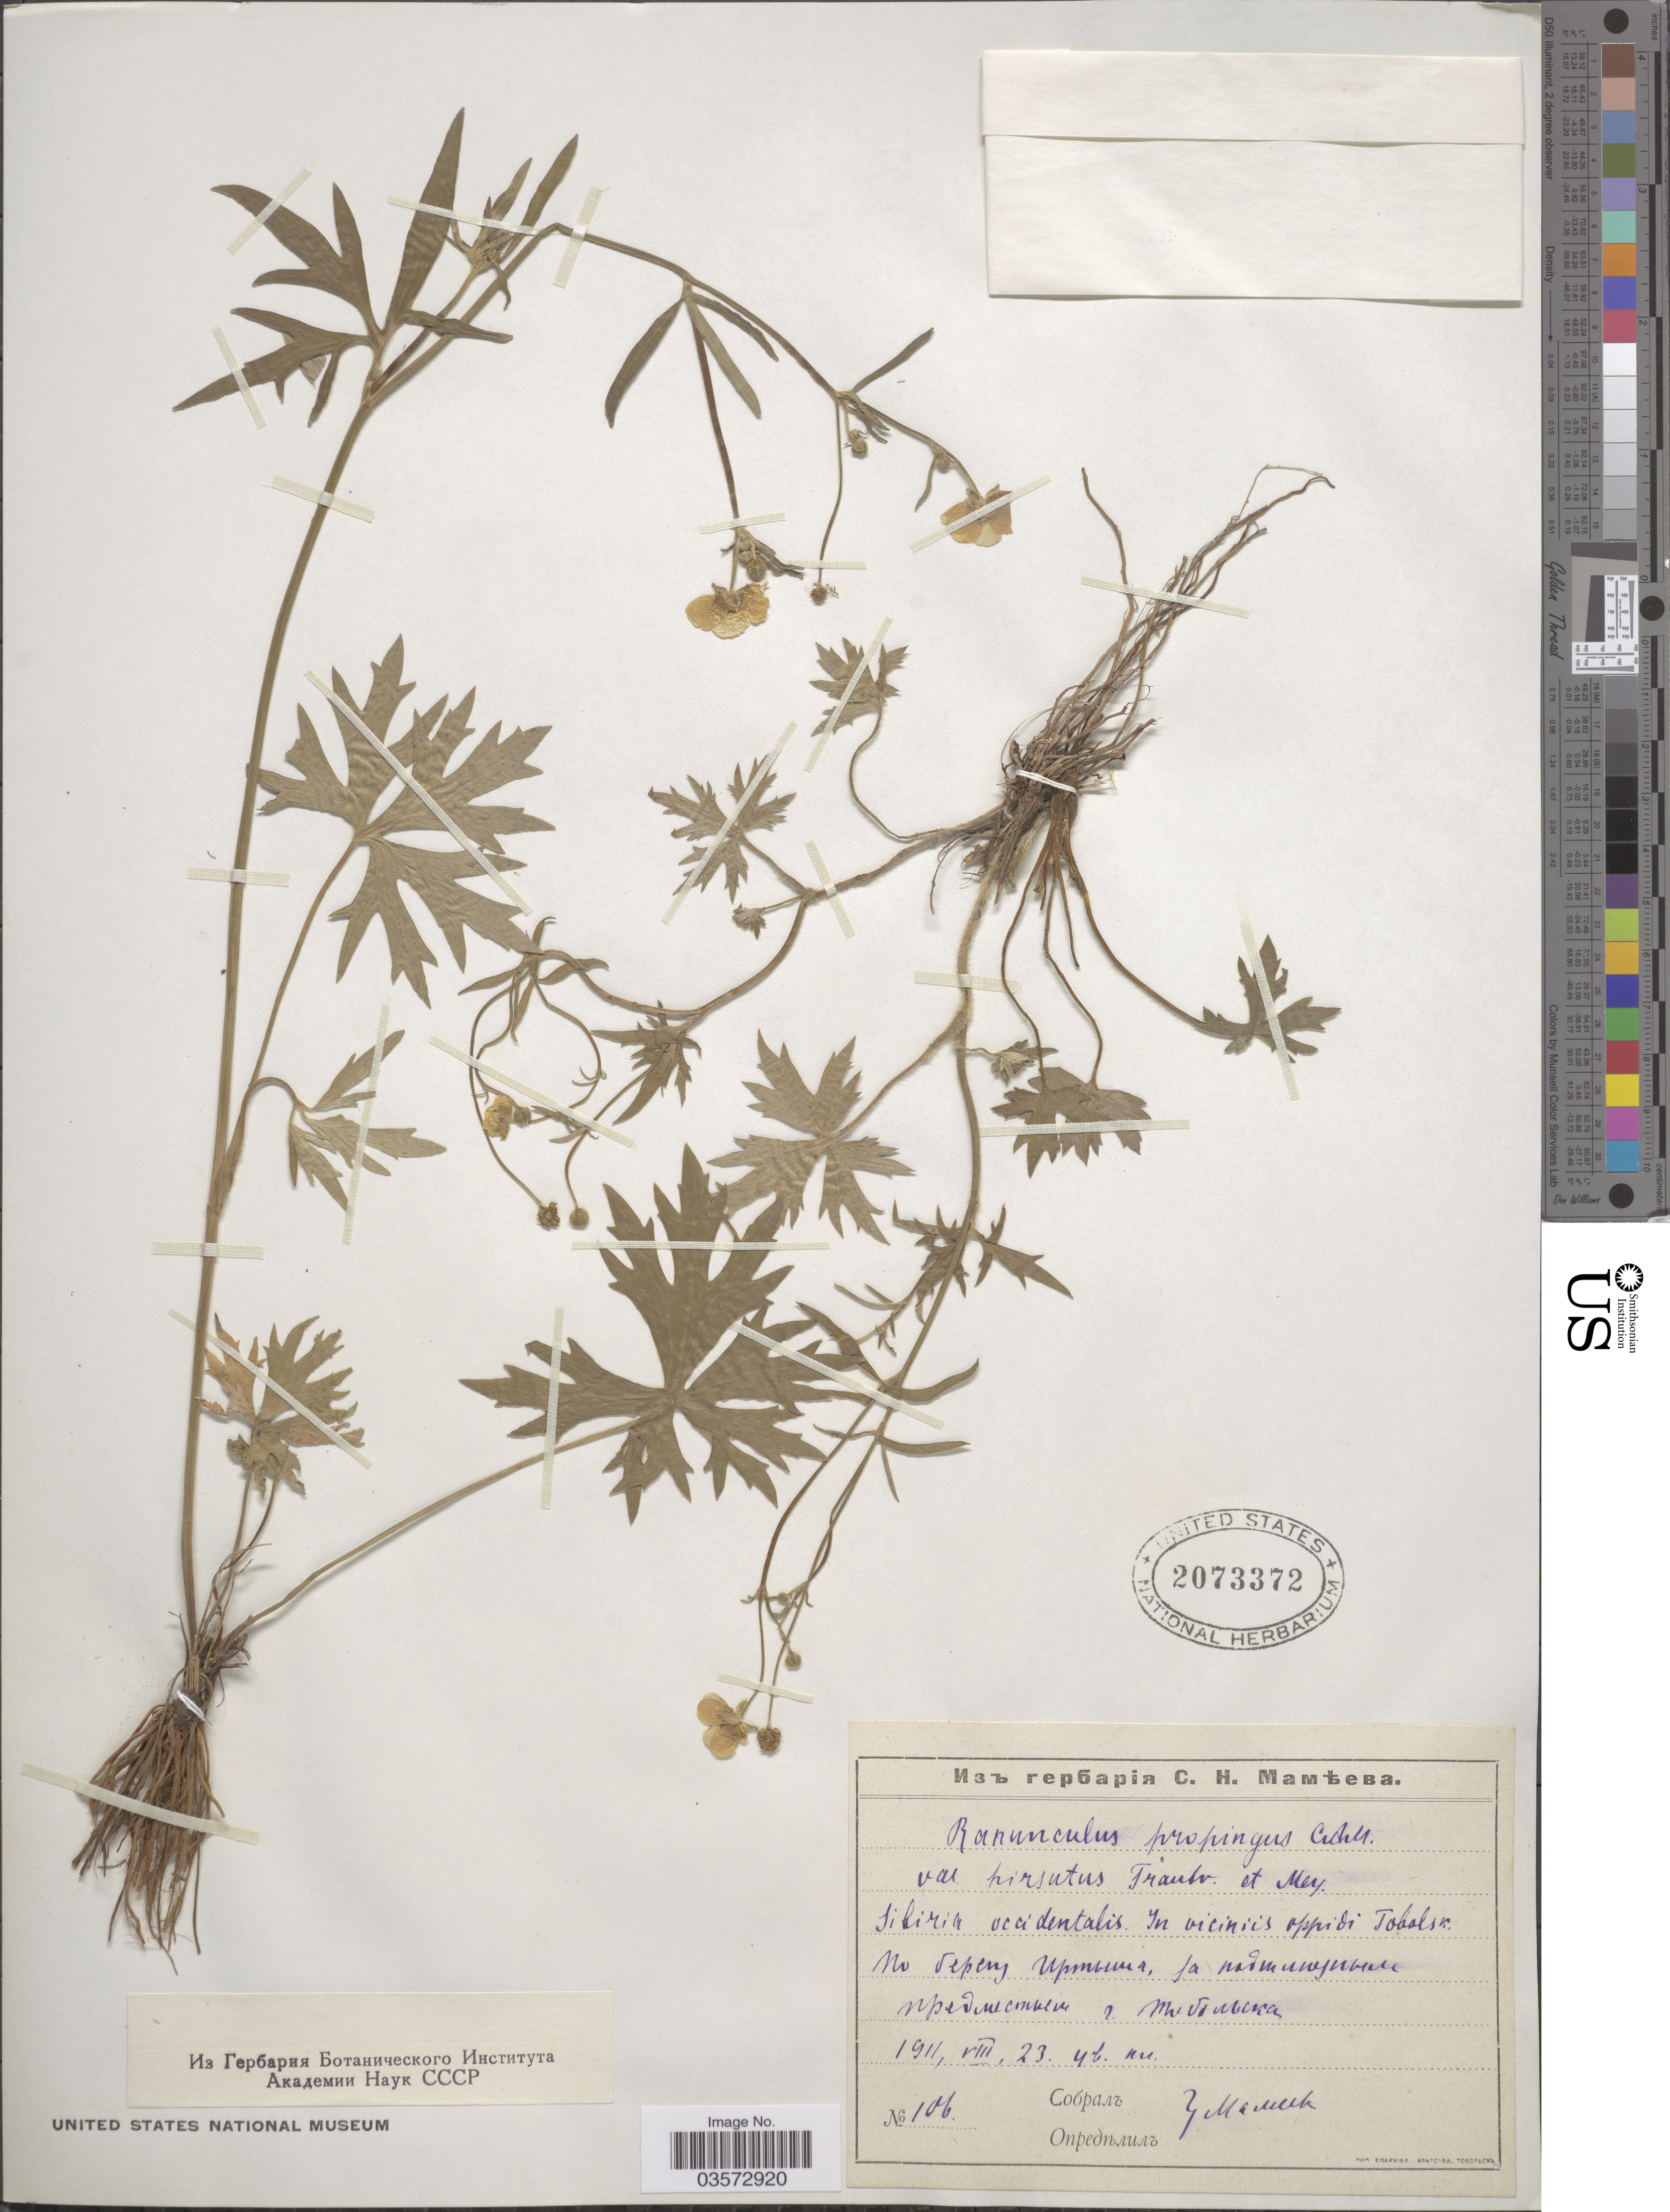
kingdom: Plantae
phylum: Tracheophyta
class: Magnoliopsida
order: Ranunculales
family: Ranunculaceae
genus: Ranunculus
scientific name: Ranunculus propinquus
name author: C.A. Mey.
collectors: Mameev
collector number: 106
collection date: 1911-08-23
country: Russian Federation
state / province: Tyumen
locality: Sibiria occidentalis. In viciniis oppidi Tobalsk. X.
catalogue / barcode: US 2073372